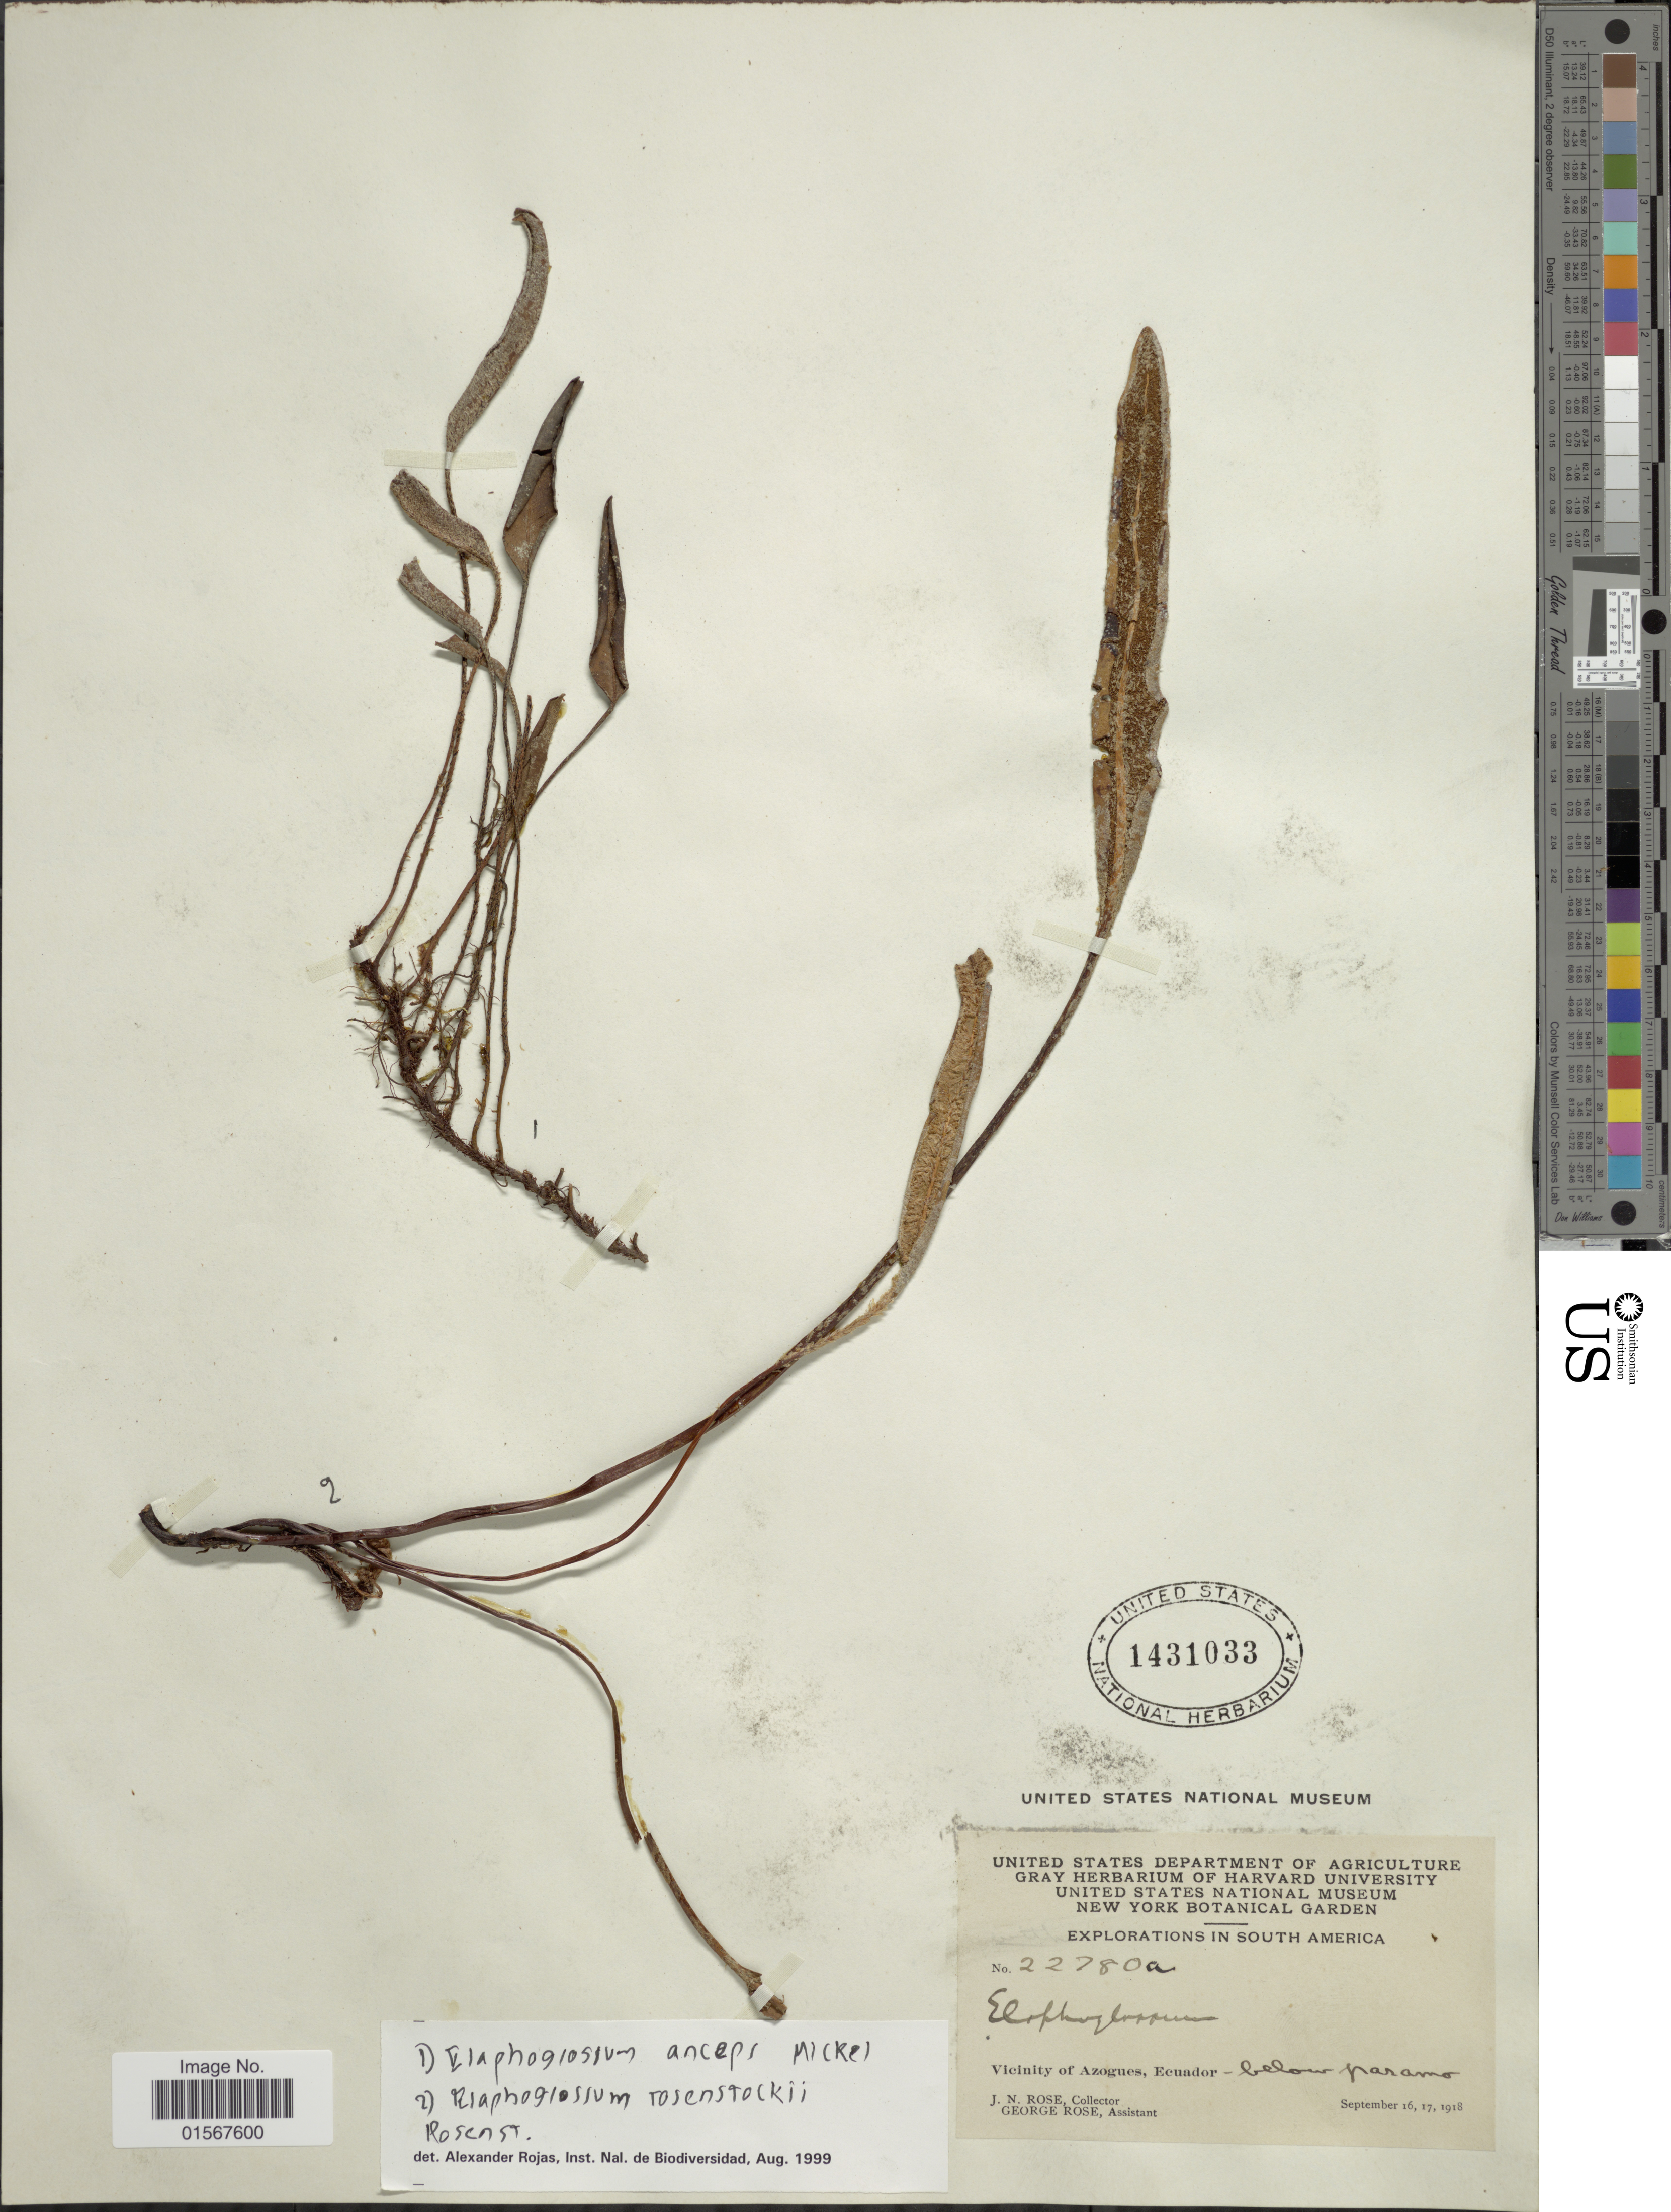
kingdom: Plantae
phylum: Tracheophyta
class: Polypodiopsida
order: Polypodiales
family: Dryopteridaceae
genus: Elaphoglossum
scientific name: Elaphoglossum rosenstockii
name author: Christ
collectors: J. N. Rose & G. Rose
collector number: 22780a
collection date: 1918-09-16/1918-09-17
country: Ecuador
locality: South America, vicinity of Azogues, Ecuador, below Paramo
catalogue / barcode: US 1431033